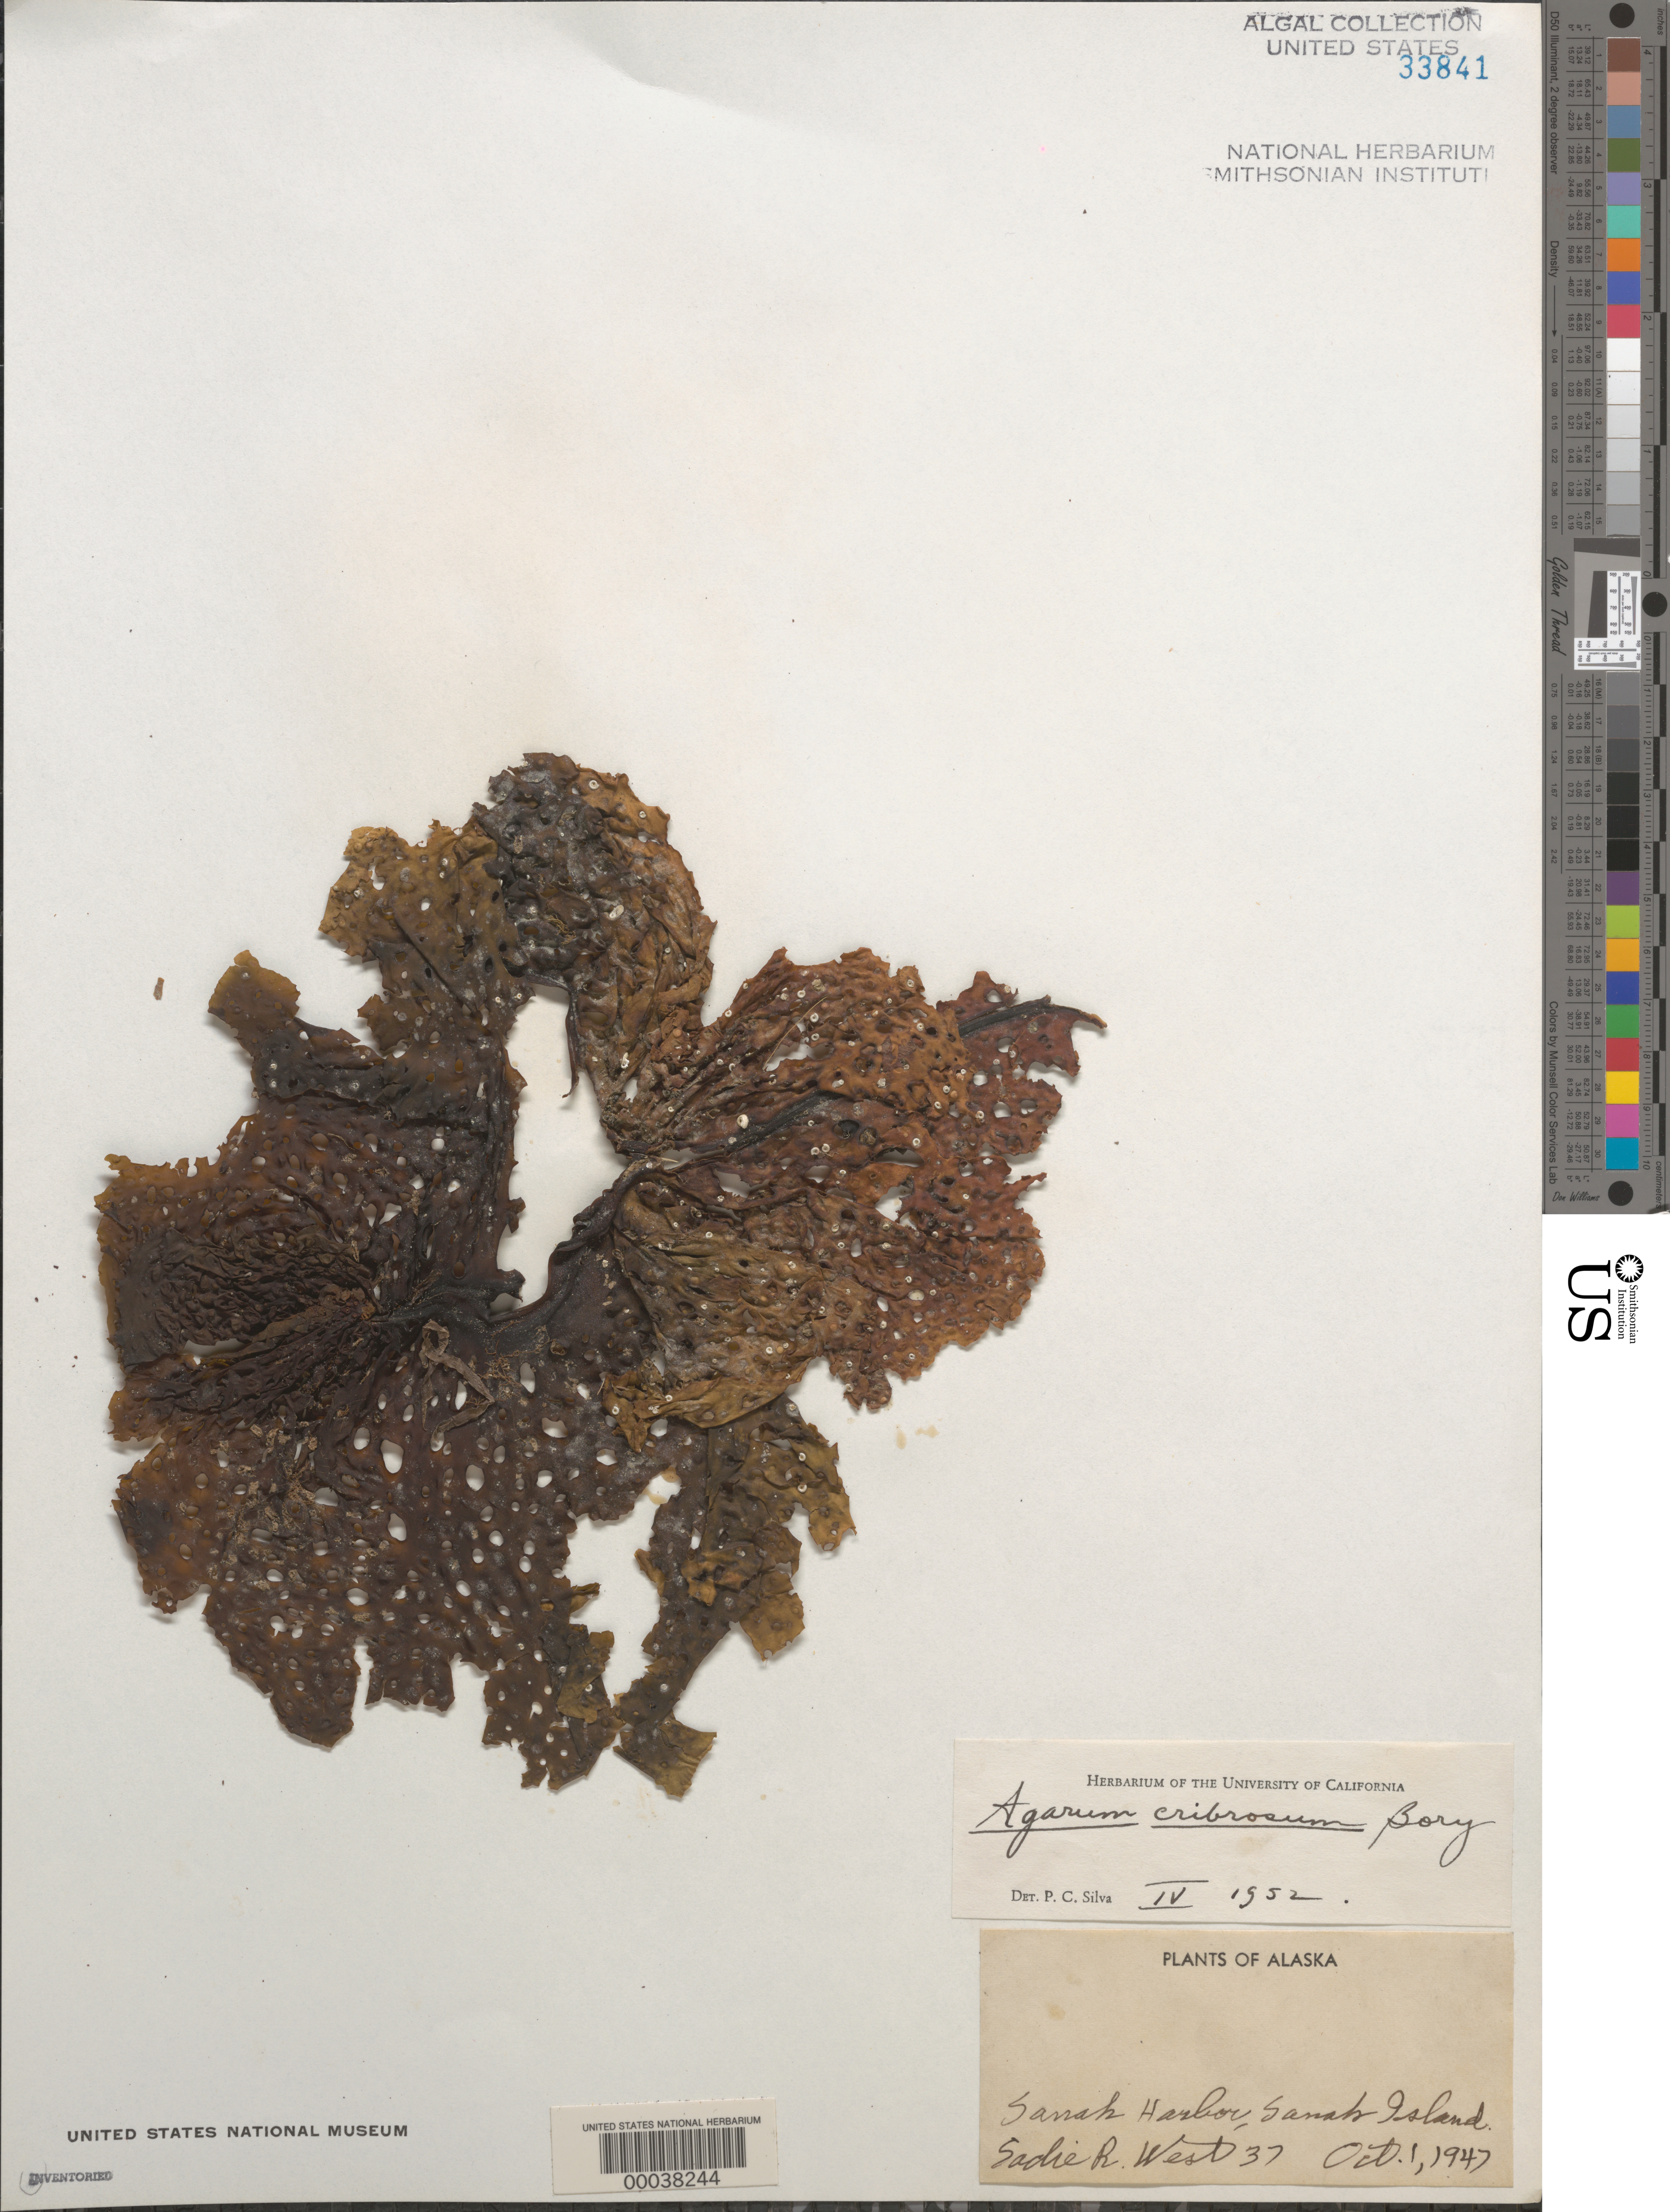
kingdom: Chromista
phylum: Ochrophyta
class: Phaeophyceae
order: Laminariales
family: Costariaceae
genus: Agarum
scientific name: Agarum clathratum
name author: Dumortier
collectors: S. R. West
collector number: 37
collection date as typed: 01 Oct 1947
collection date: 1947-10-01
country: United States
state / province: Alaska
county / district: Aleutian Islands Division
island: Sanak Island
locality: Sanak Harbor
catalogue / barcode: US 33841